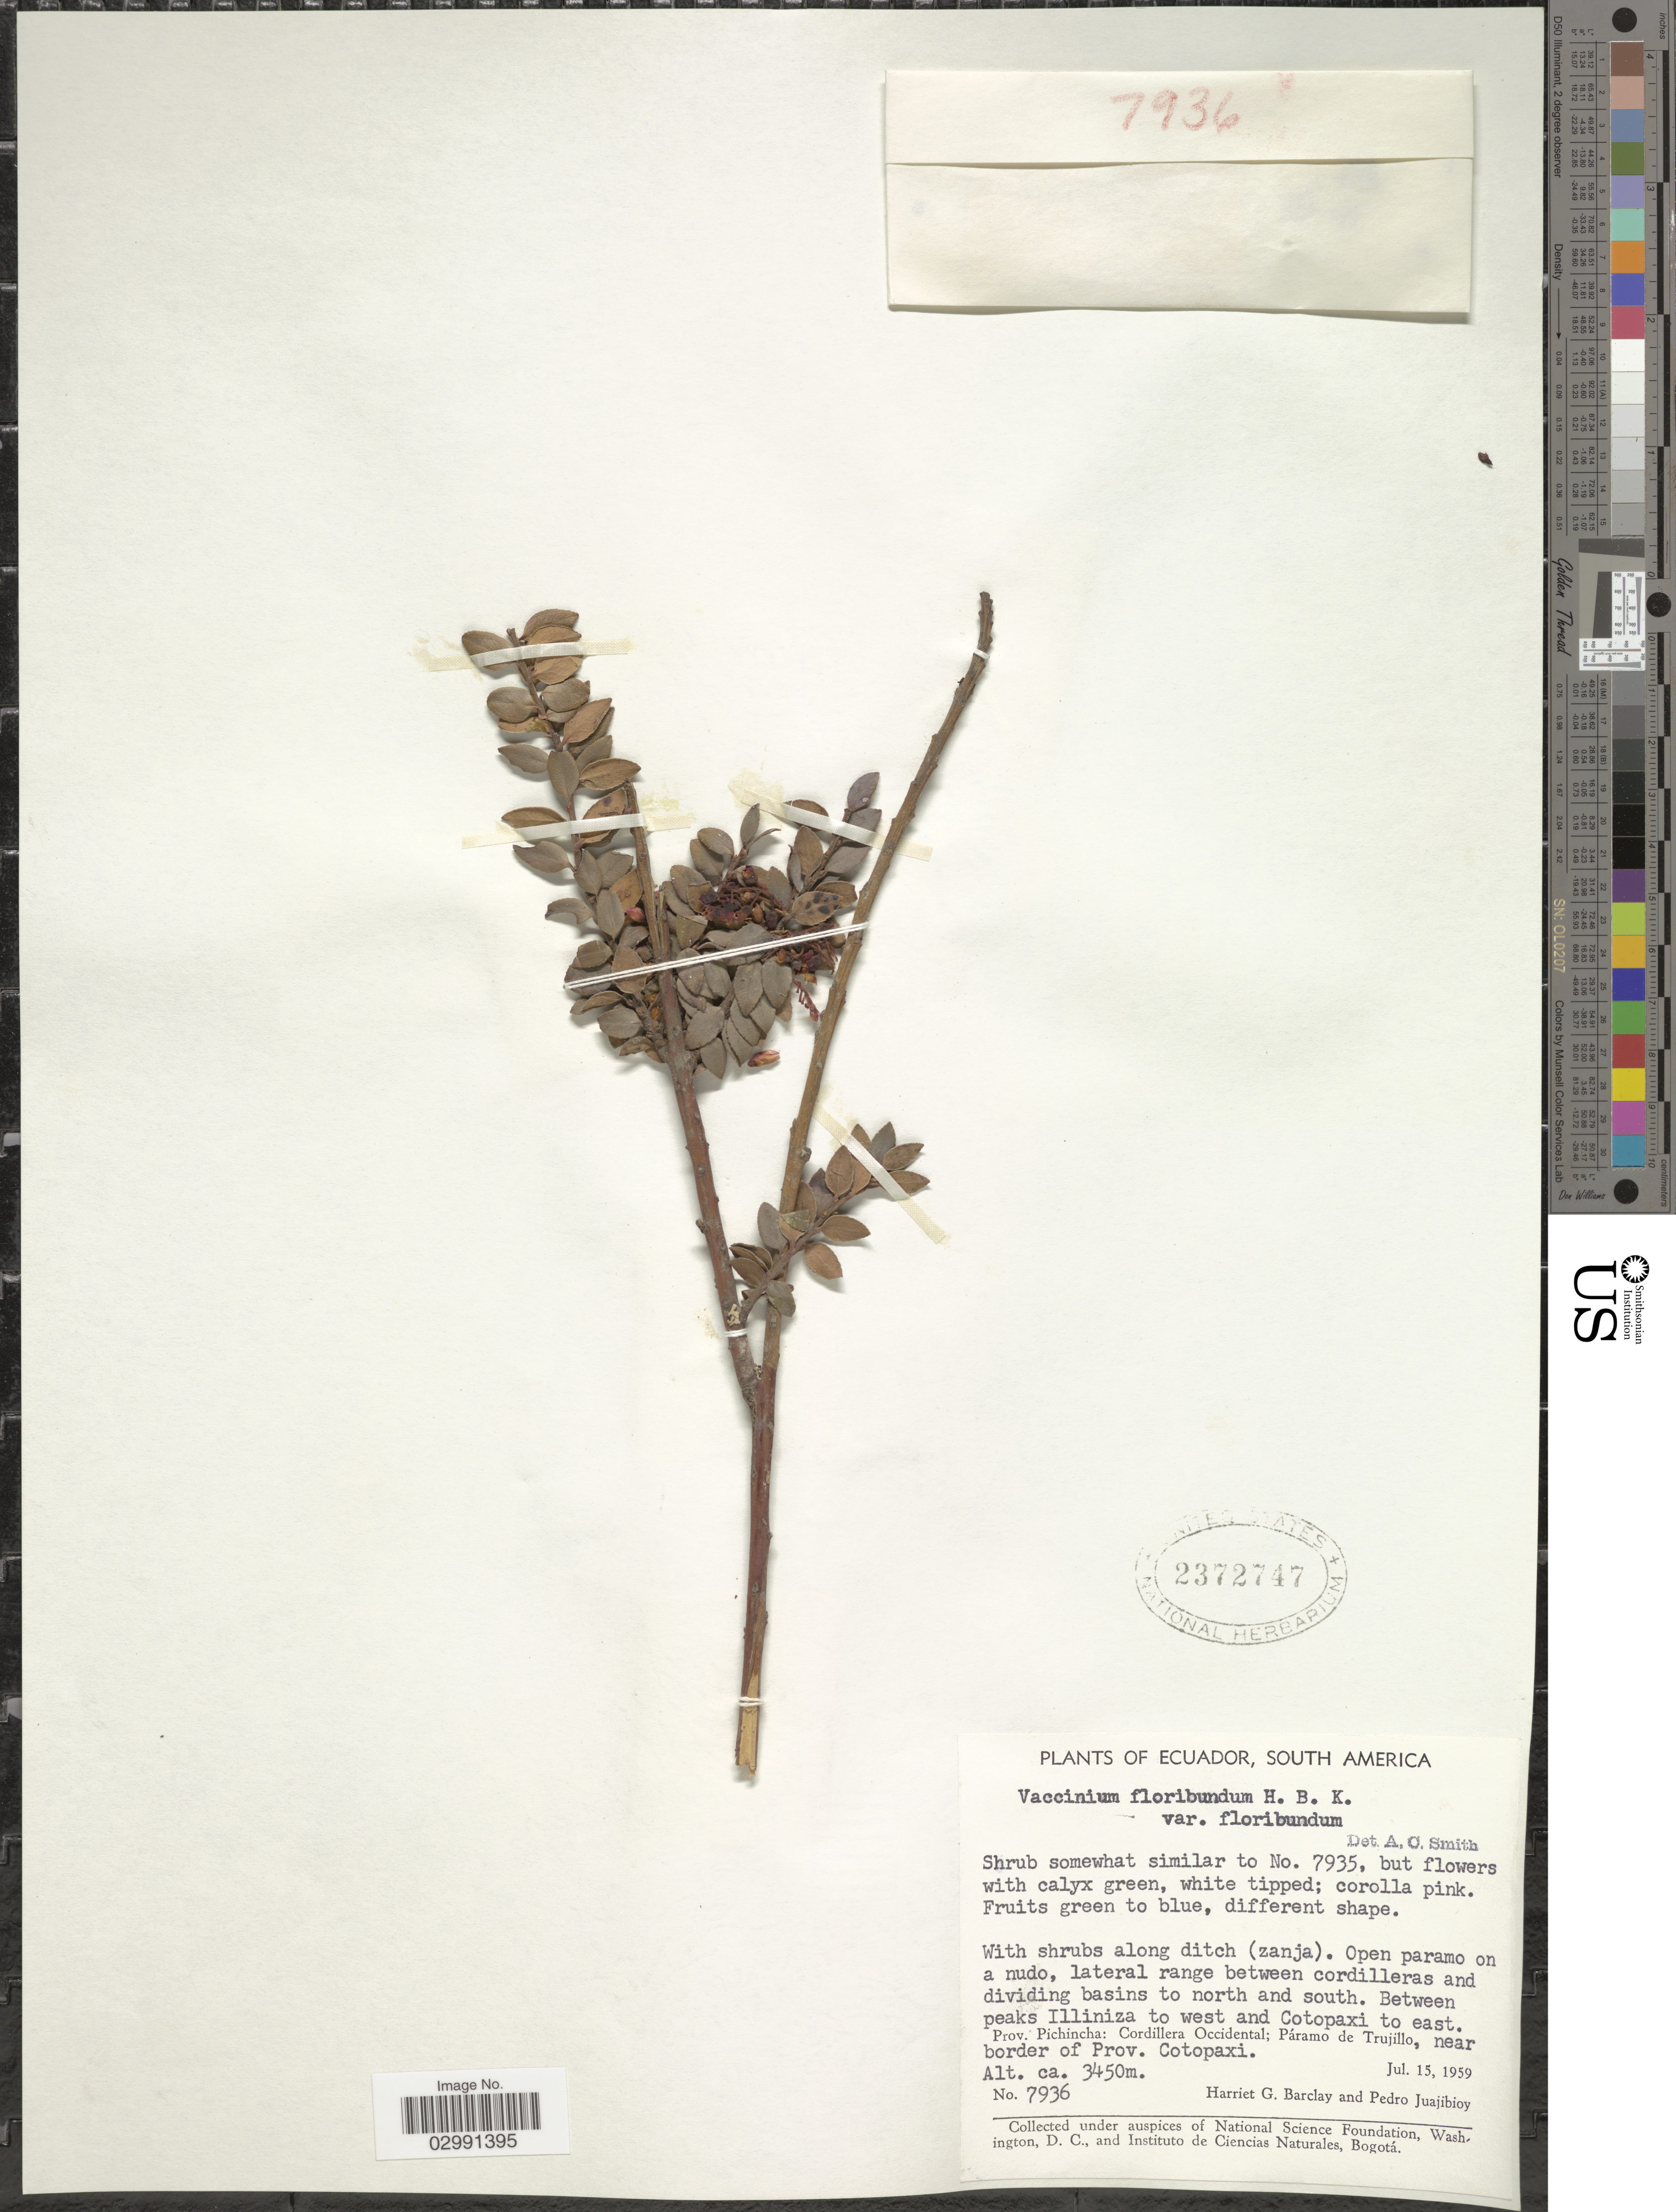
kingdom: Plantae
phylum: Tracheophyta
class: Magnoliopsida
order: Ericales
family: Ericaceae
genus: Vaccinium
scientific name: Vaccinium floribundum var. floribundum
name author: Kunth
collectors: H. G. Barclay & P. Juajibioy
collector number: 7936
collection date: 1959-07-15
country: Ecuador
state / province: Pichincha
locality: South America. With shrubs along ditch (zanja). Open paramo on a nudo, lateral range between cordilleras and dividing basins to north and south. Between peaks Illiniza to west and Cotopaxi to east. Prov. Pichincha: Cordillera Occidental; Páramo de Trujillo, near border of Prov. Cotopaxi.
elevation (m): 3450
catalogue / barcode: US 2372747